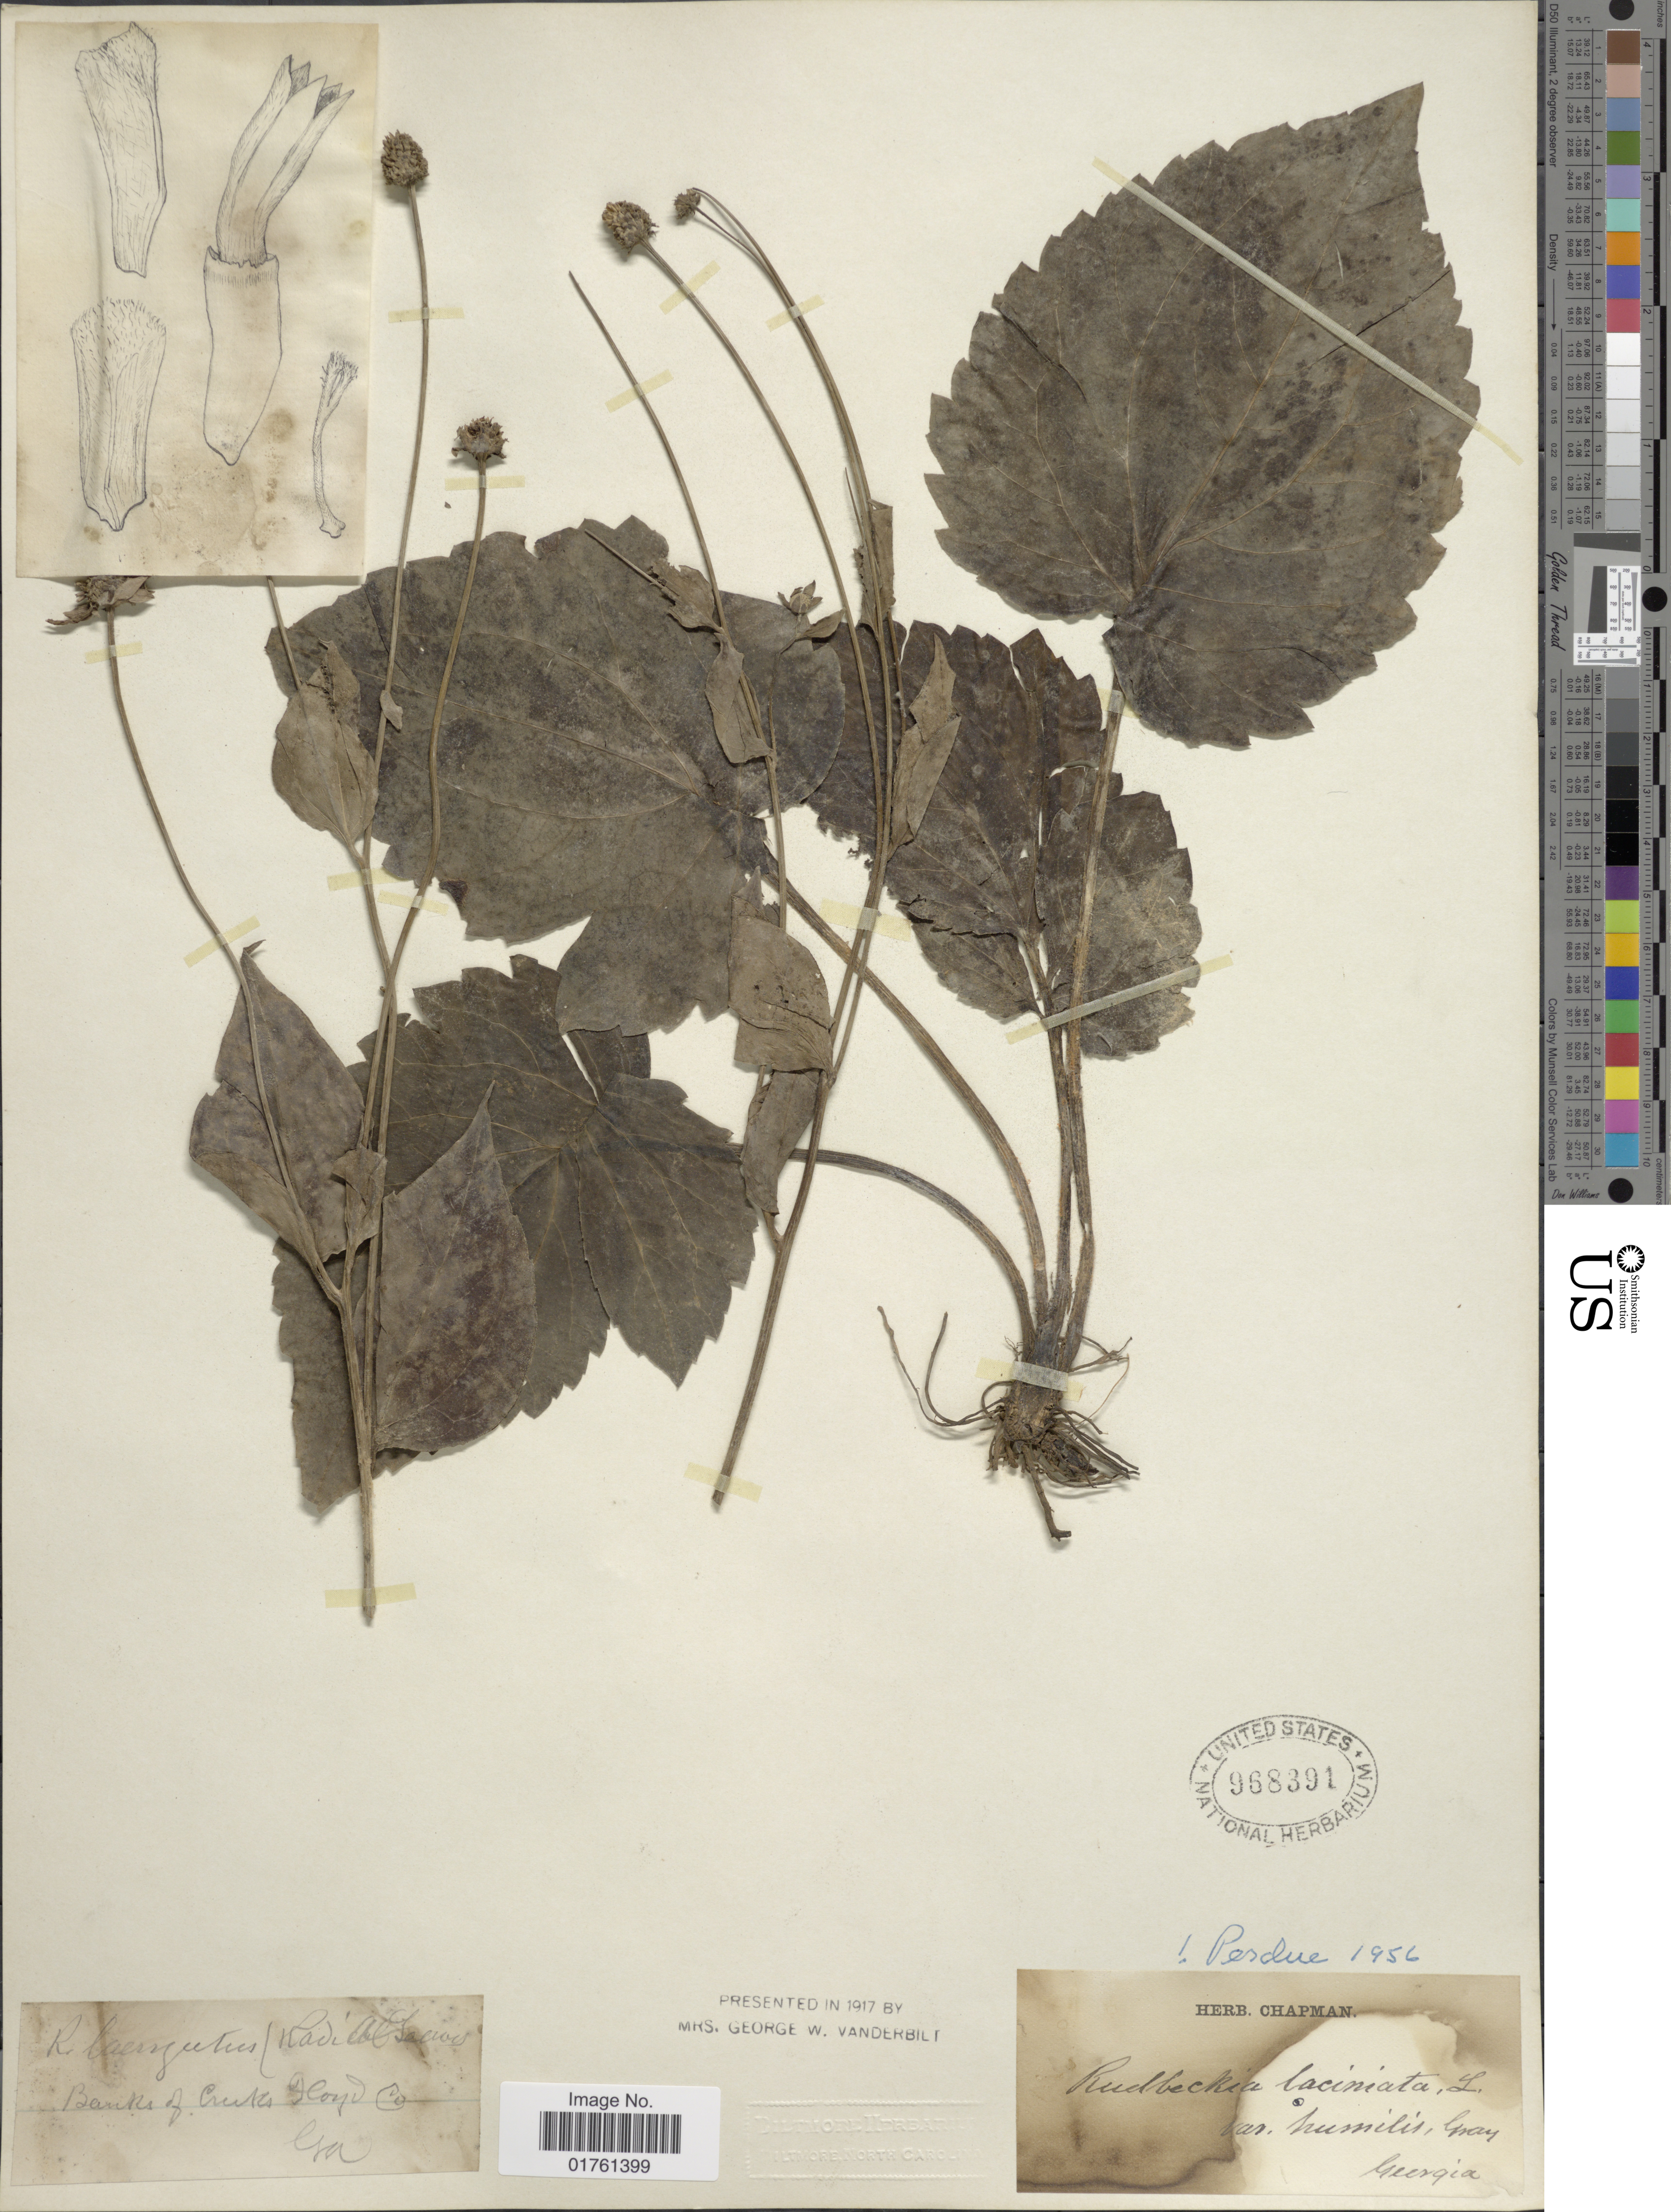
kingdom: Plantae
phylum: Tracheophyta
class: Magnoliopsida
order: Asterales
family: Asteraceae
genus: Rudbeckia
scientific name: Rudbeckia laciniata var. humulis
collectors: ex herb. Chapman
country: United States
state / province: Georgia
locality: Banks of Creeks, Floyd Co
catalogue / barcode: US 968391